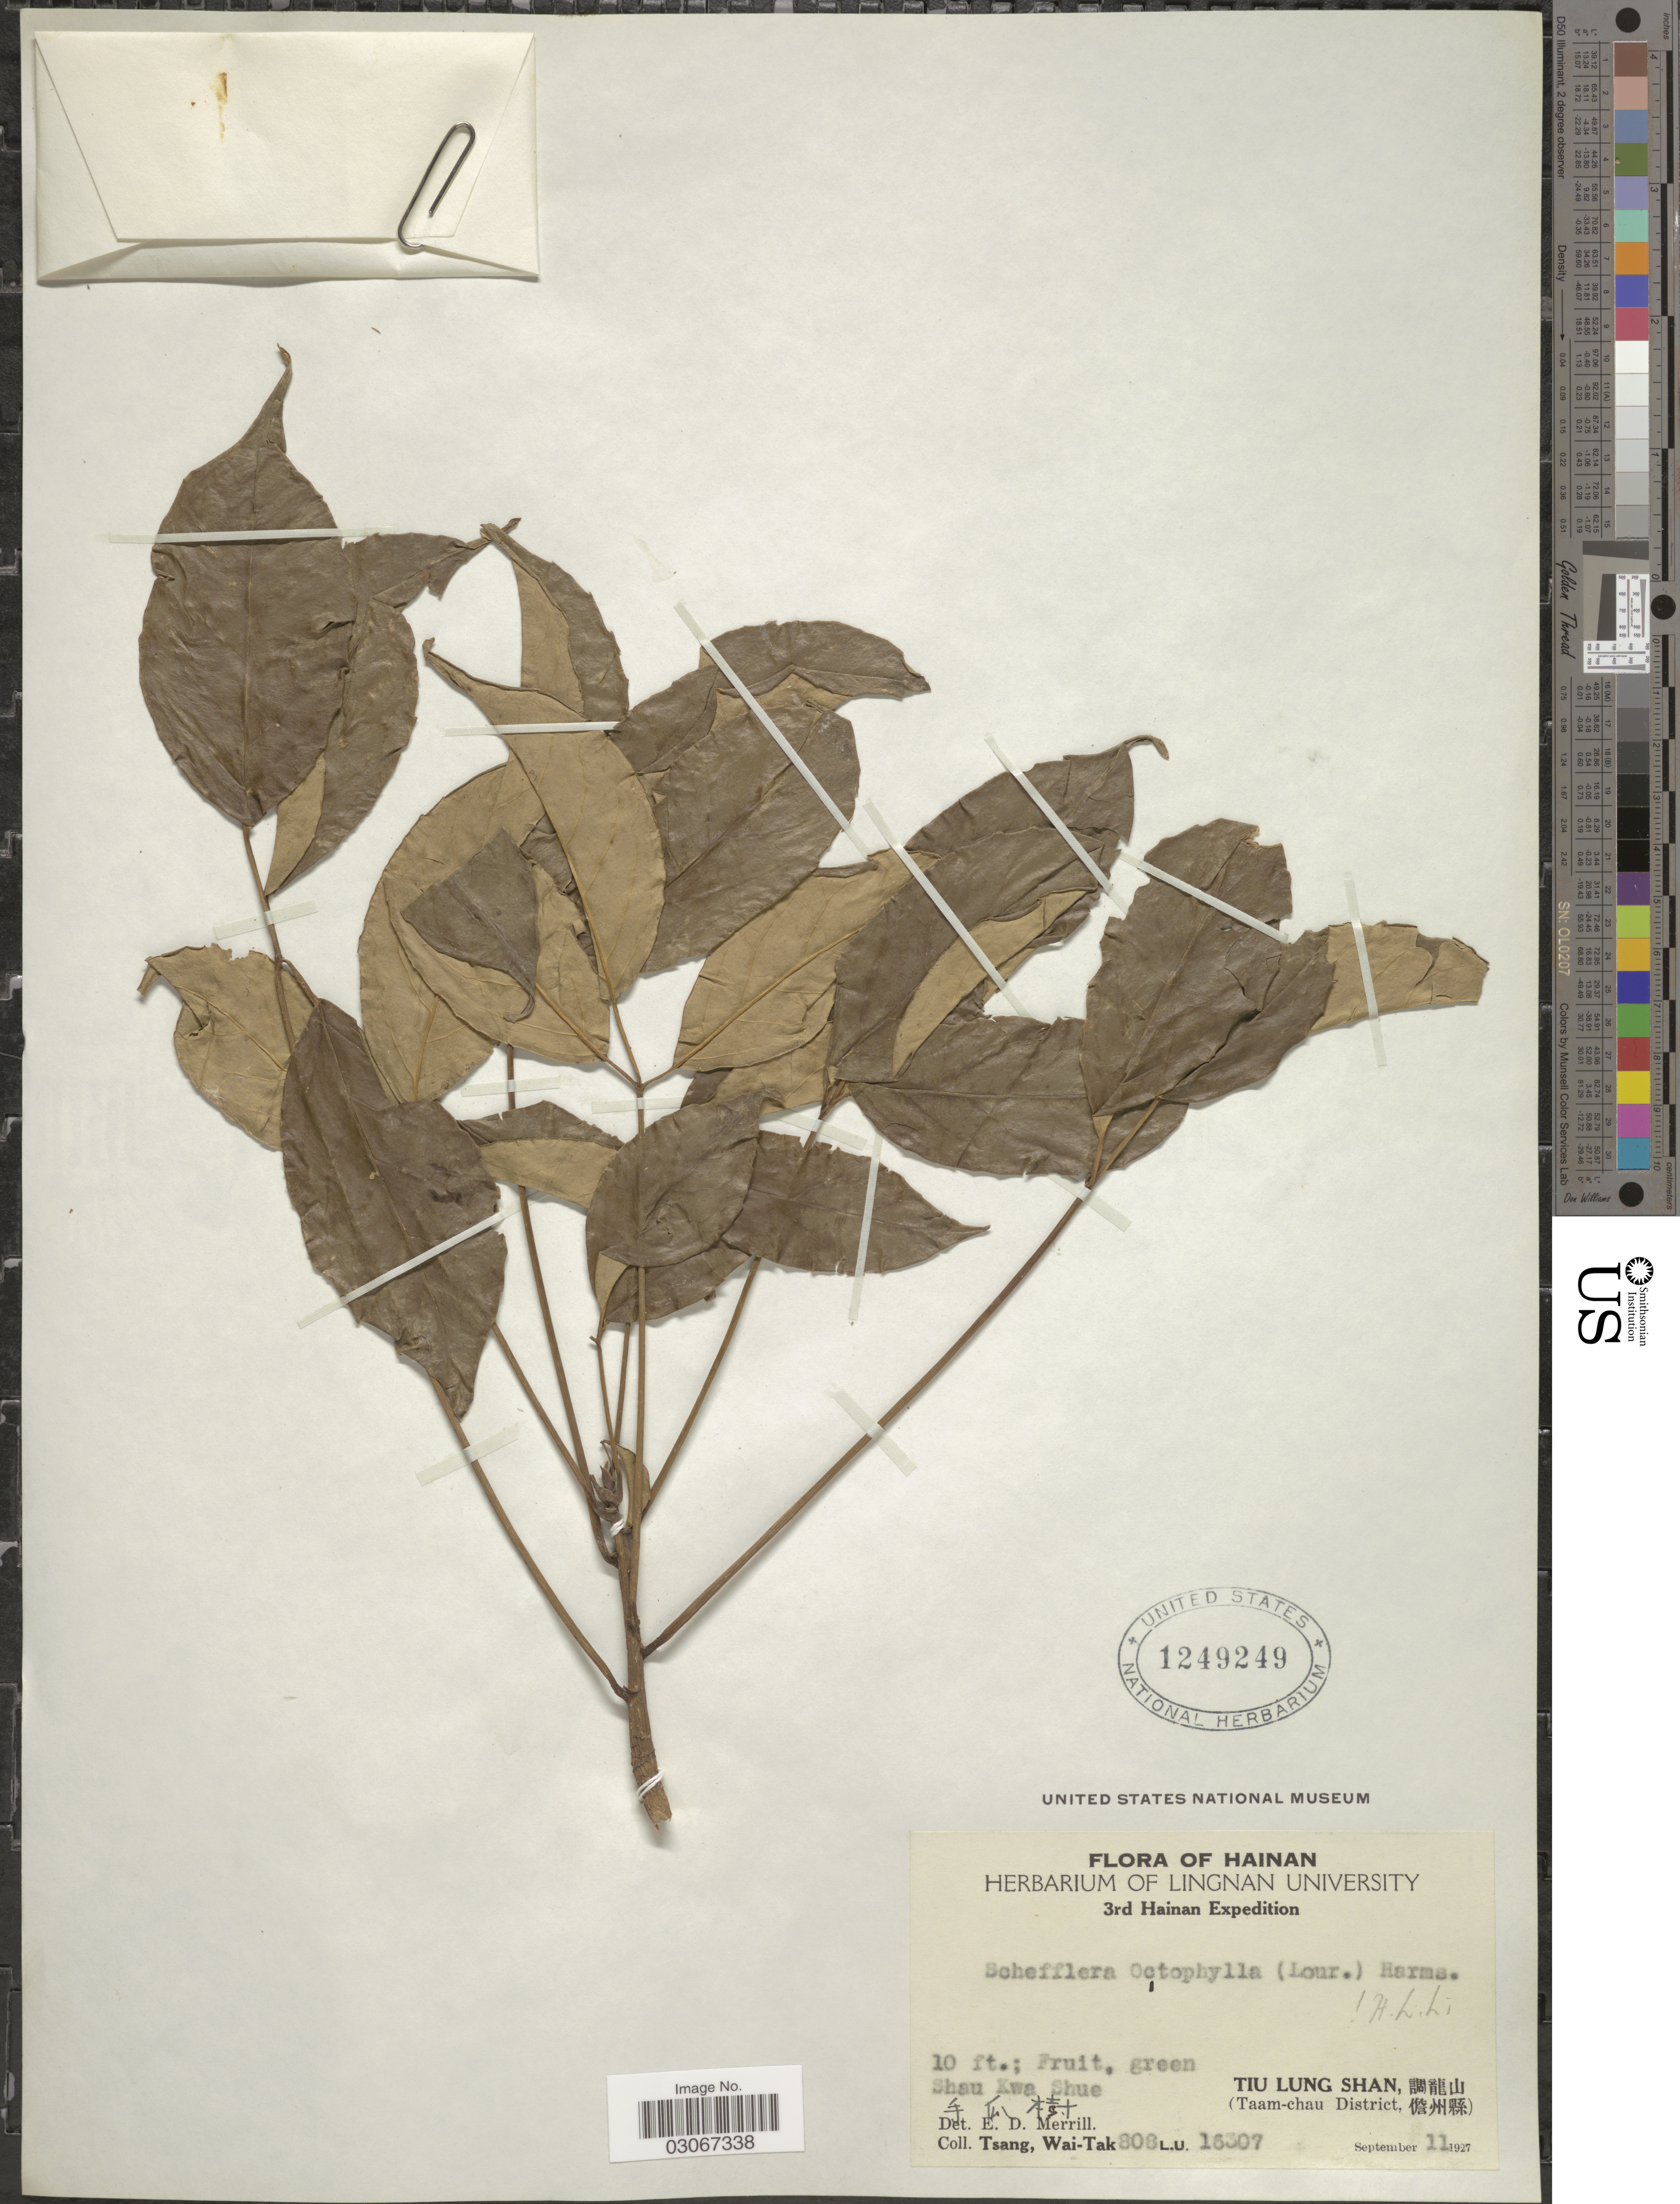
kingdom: Plantae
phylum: Tracheophyta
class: Magnoliopsida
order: Apiales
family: Araliaceae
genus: Schefflera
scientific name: Schefflera heptaphylla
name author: (L.) Frodin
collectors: W. T. Tsang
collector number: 808/ L.U. 16307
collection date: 1927-09-11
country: China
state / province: Hainan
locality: Shau Kwa Shue, Tiu Lung Shan, (Taam-chau District).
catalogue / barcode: US 1249249